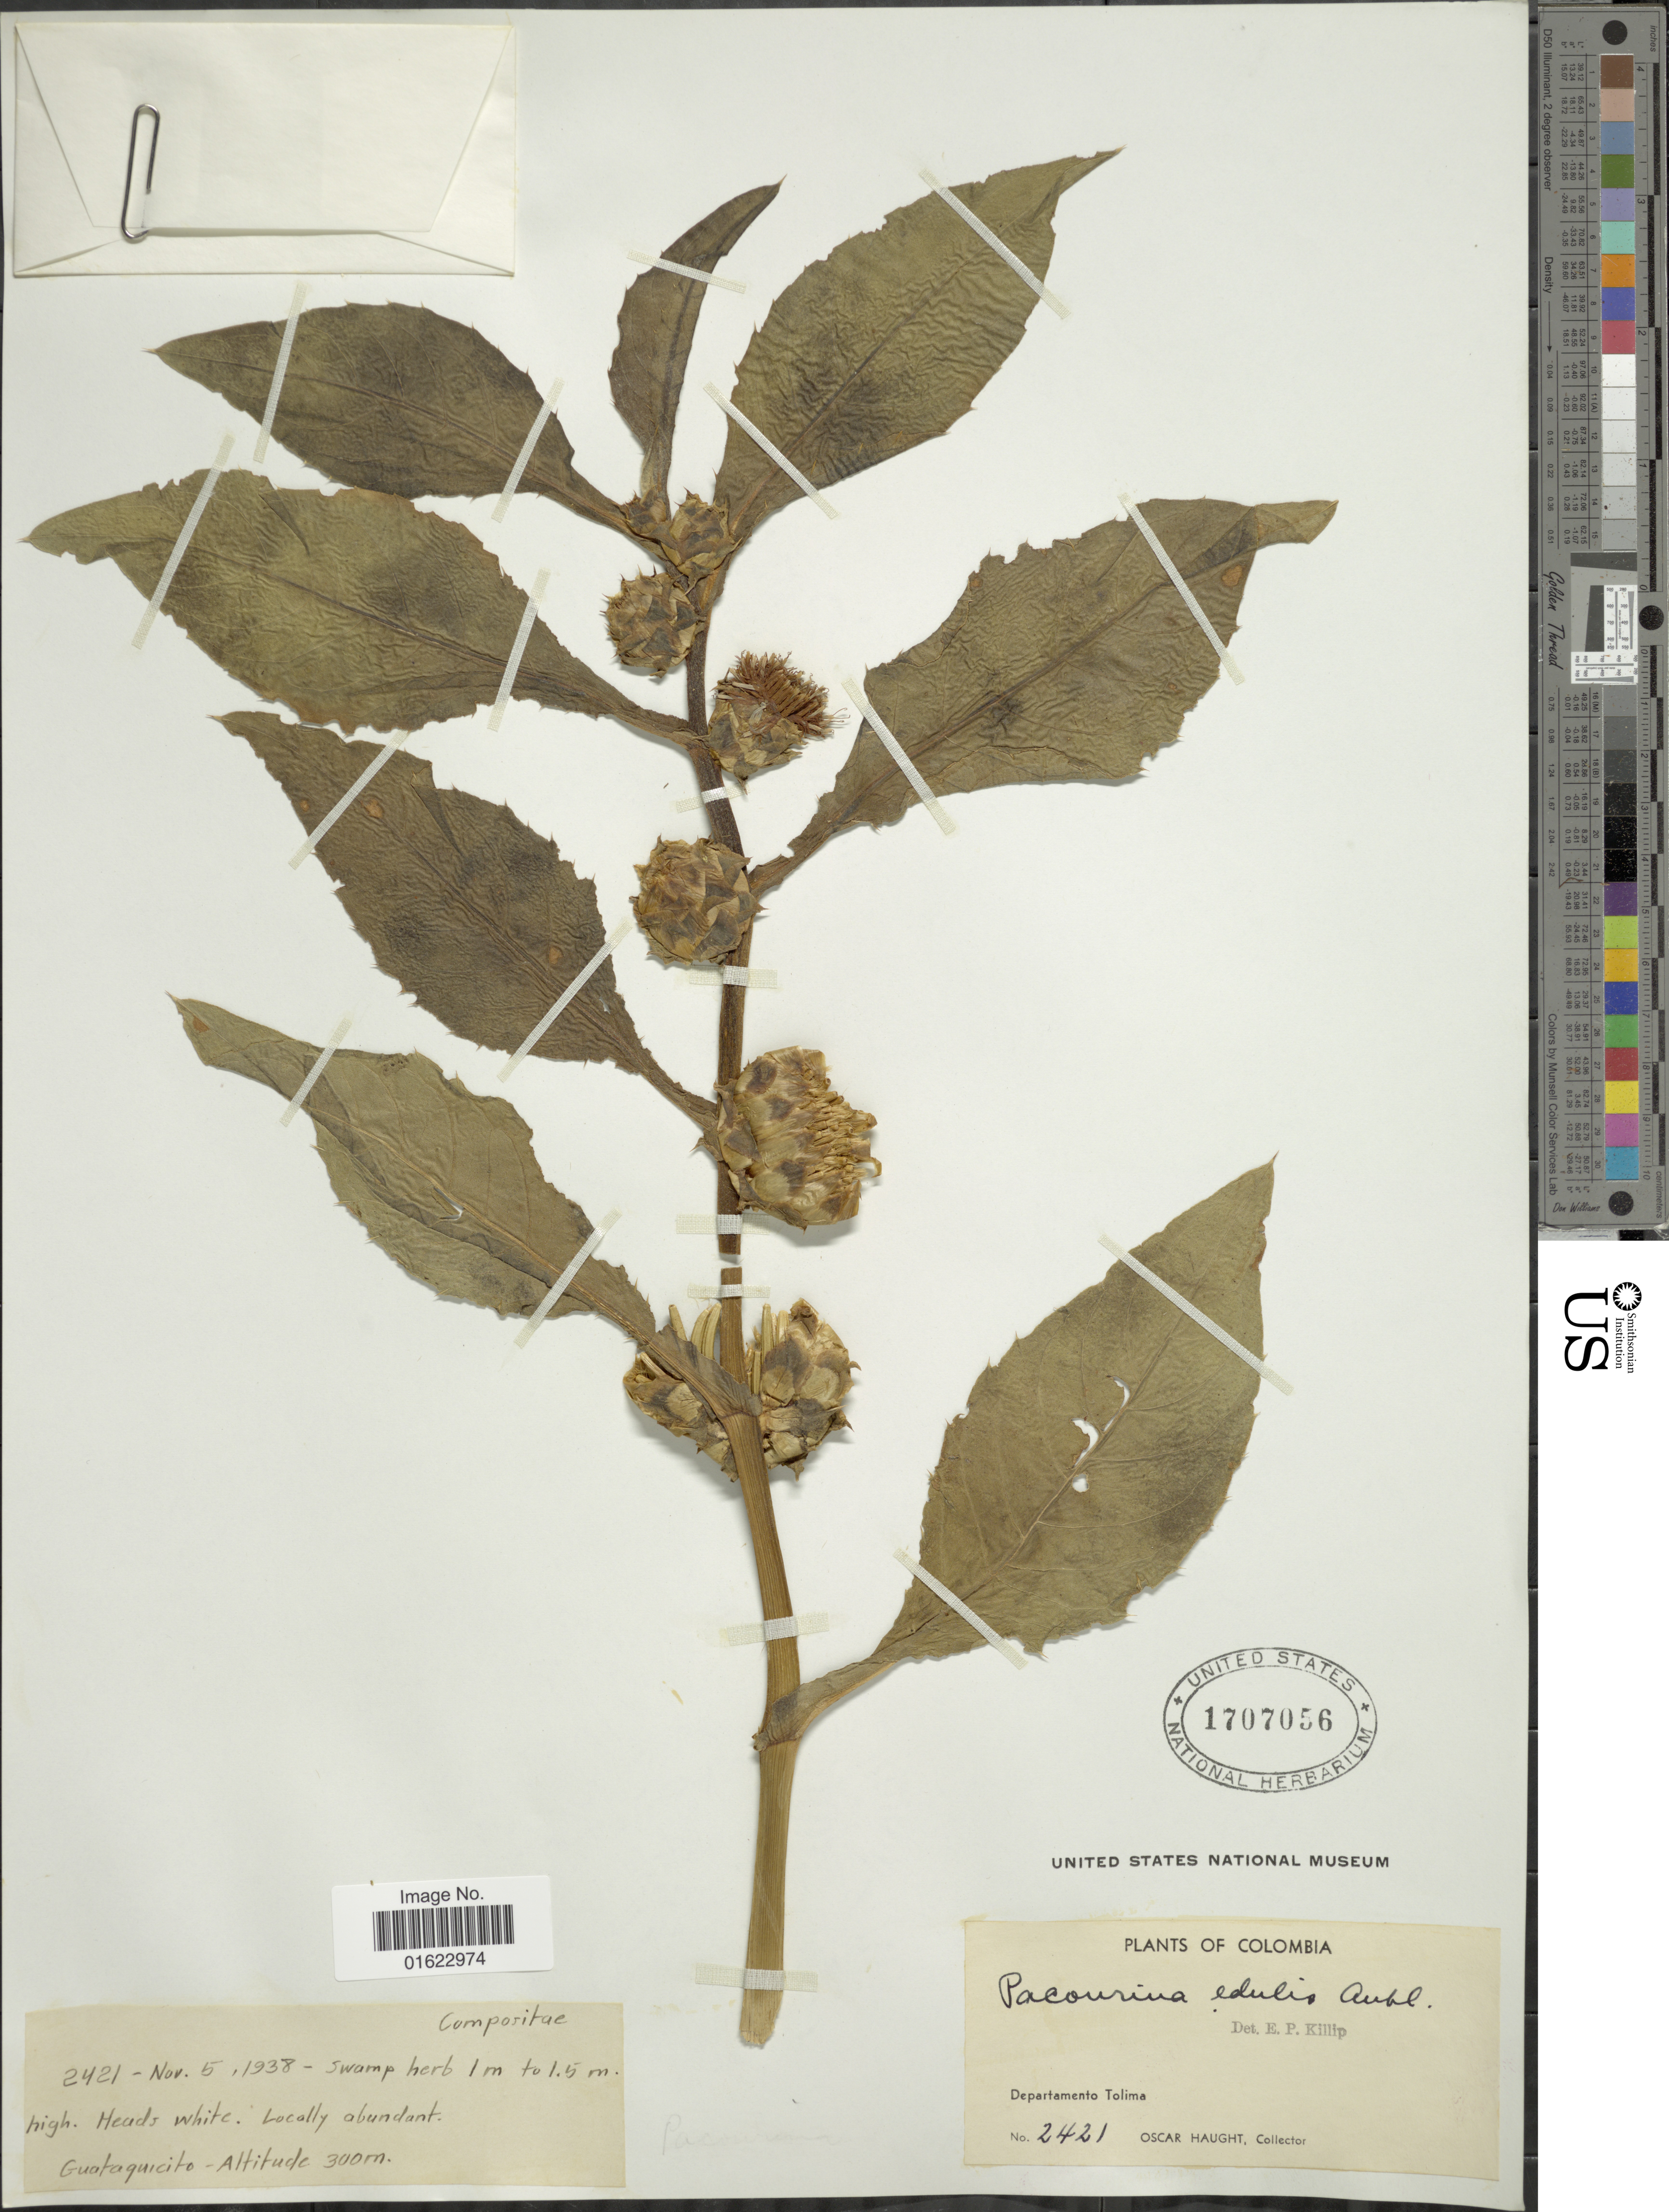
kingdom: Plantae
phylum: Tracheophyta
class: Magnoliopsida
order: Asterales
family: Asteraceae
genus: Pacourina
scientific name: Pacourina edulis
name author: Aubl.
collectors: O. Haught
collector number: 2421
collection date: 1938-11-05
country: Colombia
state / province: Tolima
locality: Colombia. Departamento Tolima. Guataquicito.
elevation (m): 300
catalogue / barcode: US 1707056